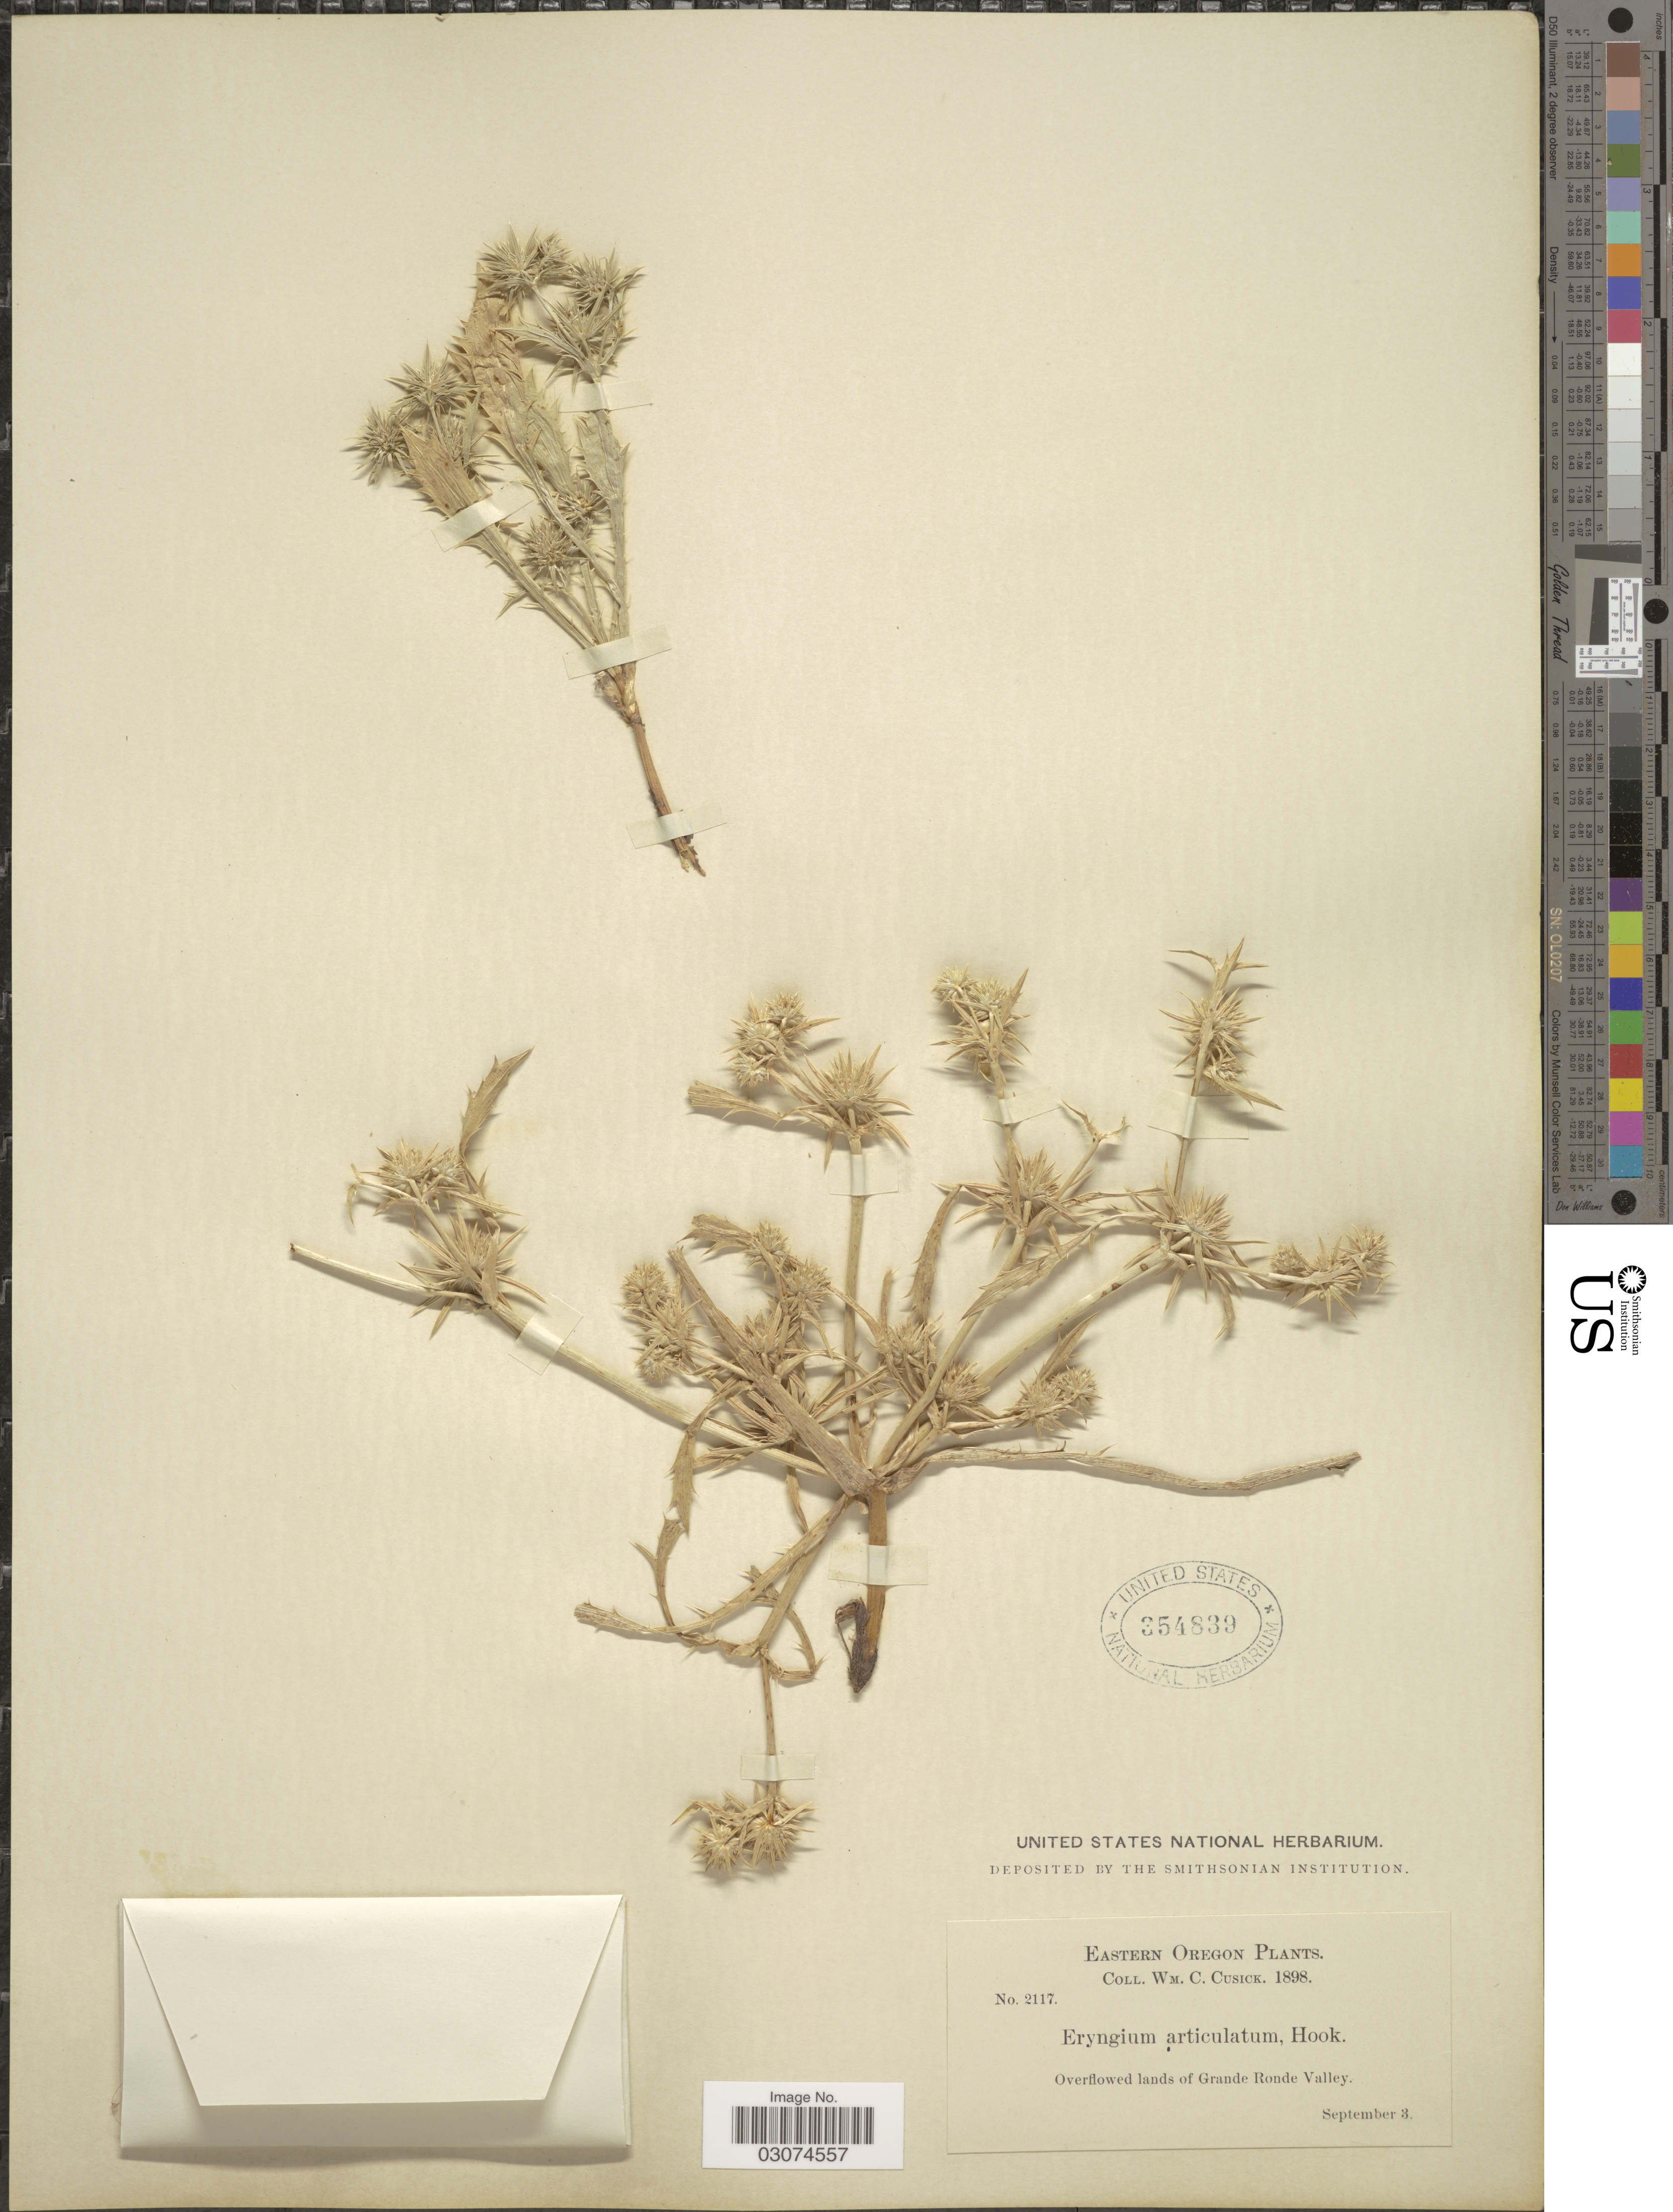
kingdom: Plantae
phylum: Tracheophyta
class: Magnoliopsida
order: Apiales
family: Apiaceae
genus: Eryngium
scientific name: Eryngium alismifolium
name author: Greene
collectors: W. C. Cusick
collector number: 2117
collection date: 1898-09-03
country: United States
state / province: Oregon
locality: Eastern Oregon. Grande Ronde Valley.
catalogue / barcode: US 354839